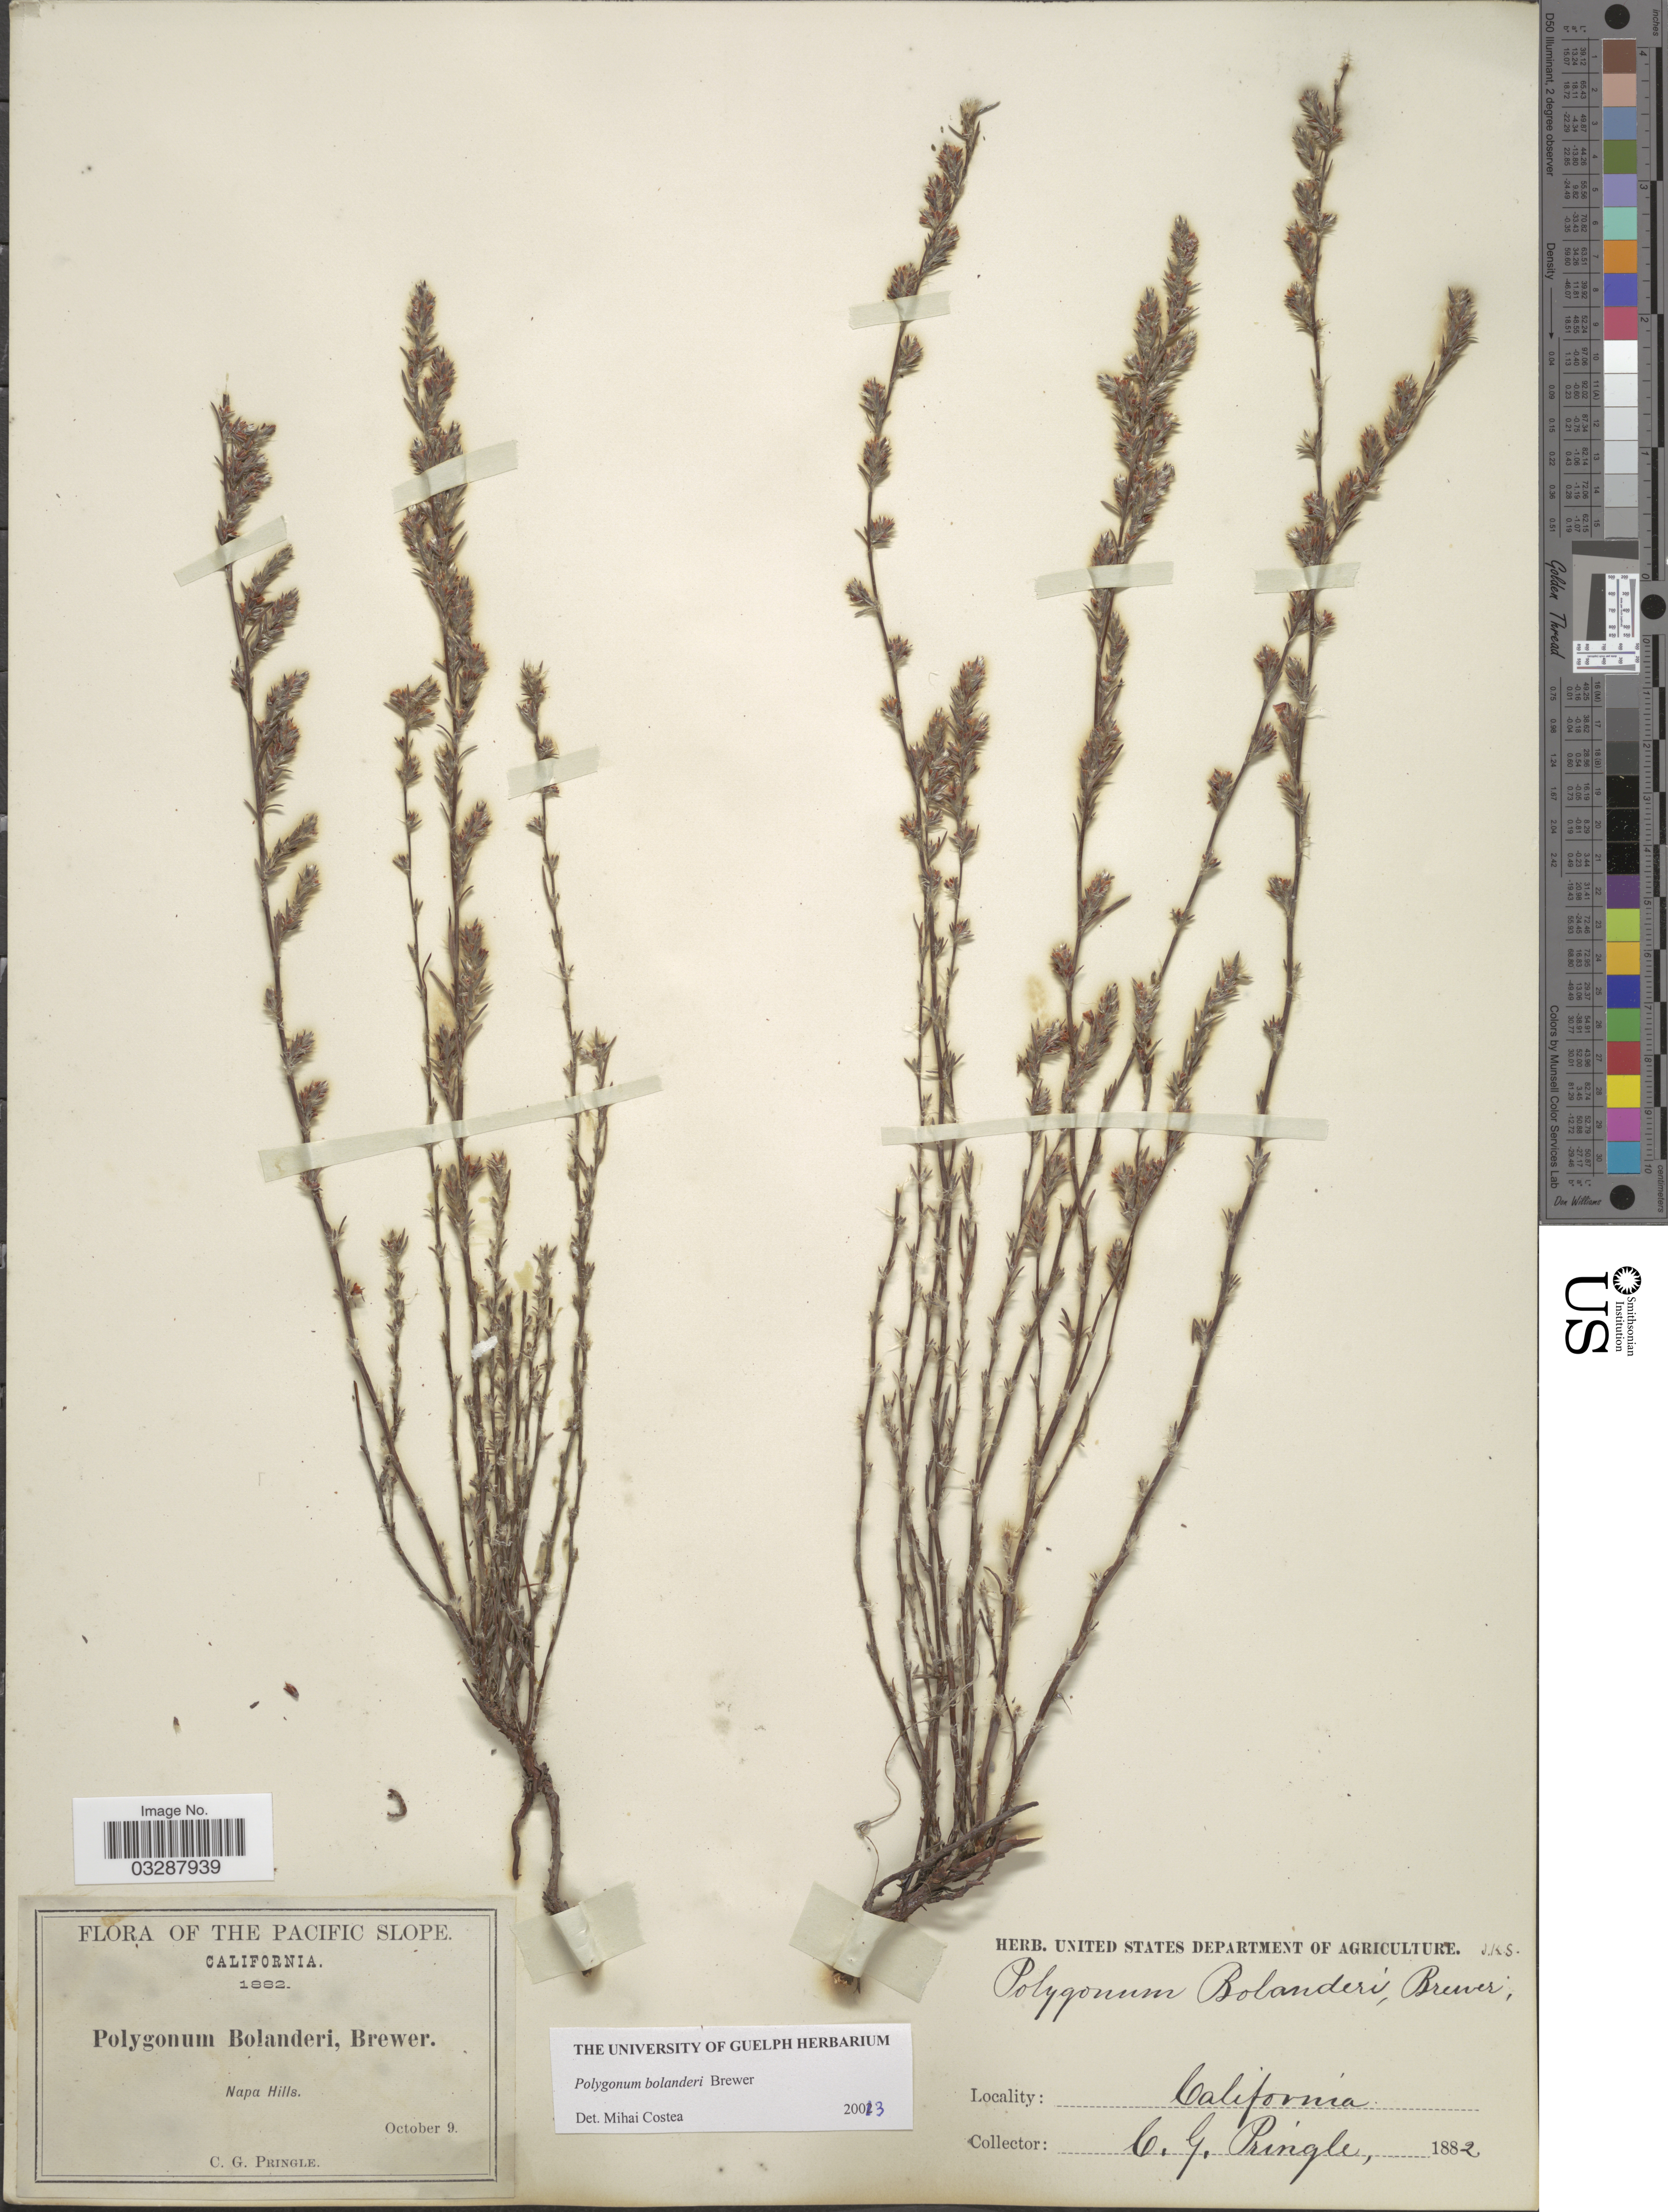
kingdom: Plantae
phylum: Tracheophyta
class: Magnoliopsida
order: Caryophyllales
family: Polygonaceae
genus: Polygonum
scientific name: Polygonum bolanderi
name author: W.H. Brewer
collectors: C. G. Pringle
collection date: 1882-10-09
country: United States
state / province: California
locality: The Pacific Slope. Napa Hills.